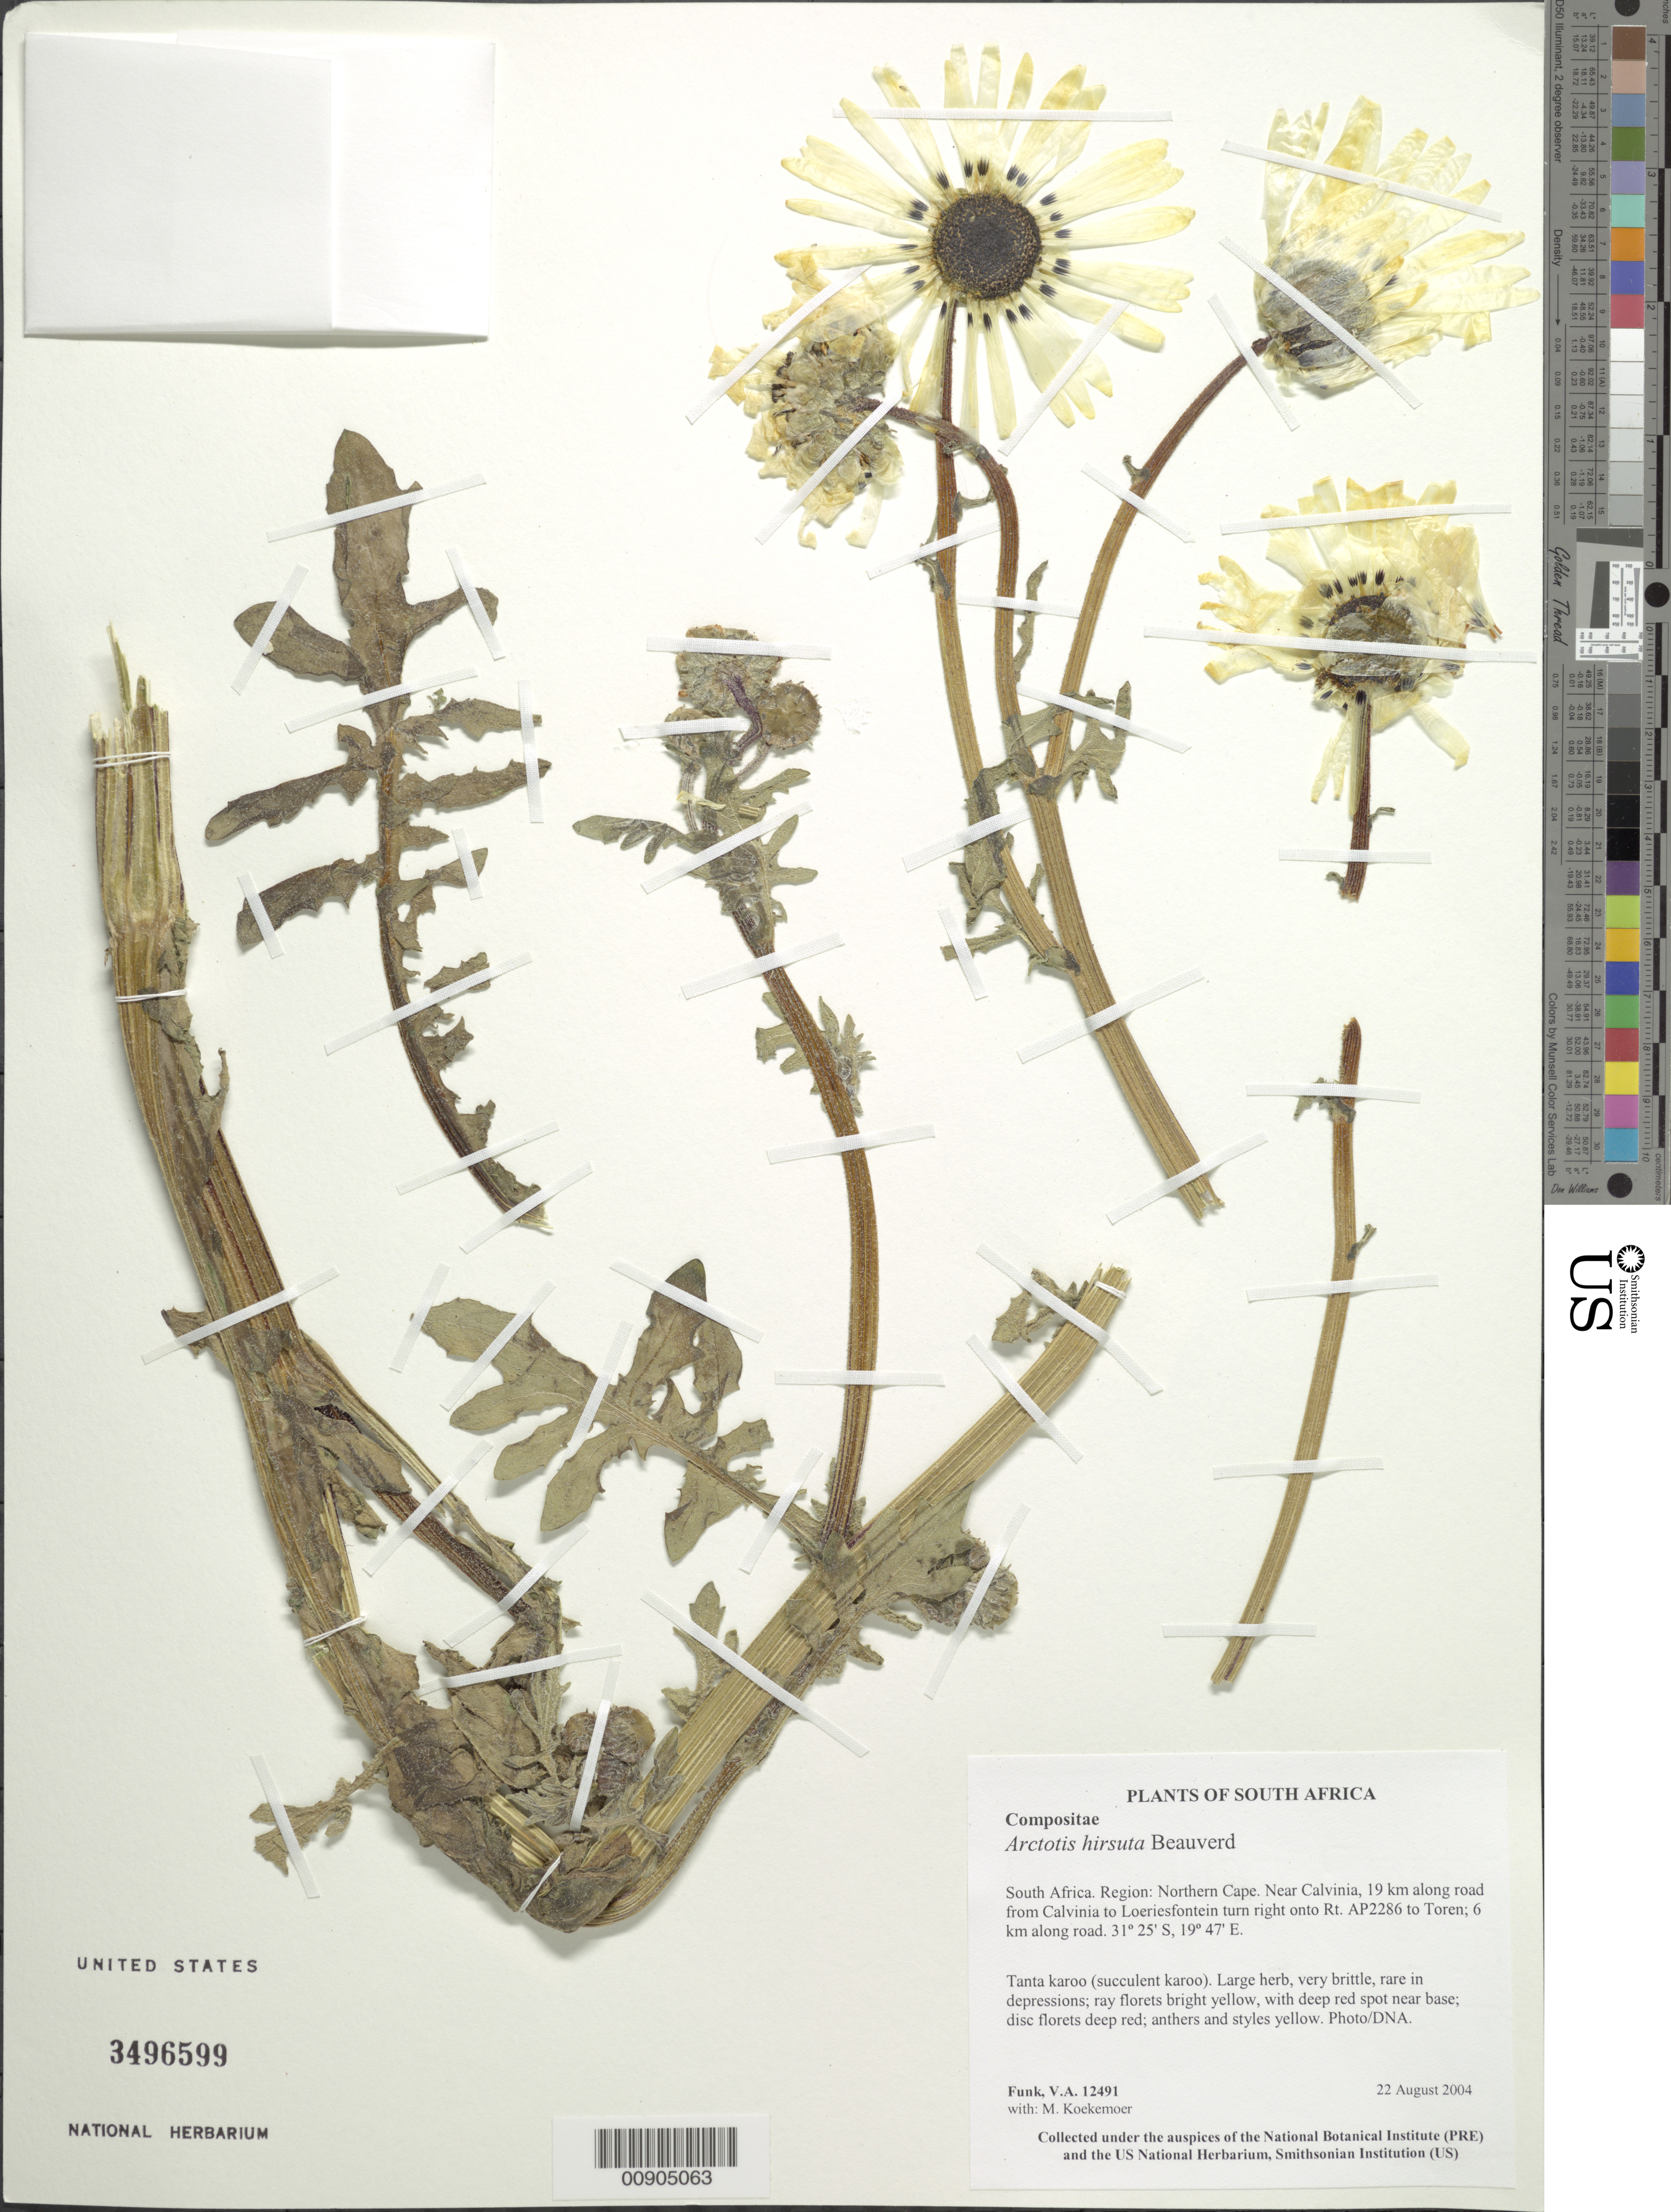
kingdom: Plantae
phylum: Tracheophyta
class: Magnoliopsida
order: Asterales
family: Asteraceae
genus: Arctotis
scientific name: Arctotis hirsuta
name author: (Harv.) P. Beauv.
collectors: V. Funk & M. Koekemoer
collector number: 12491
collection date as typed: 22 August 2004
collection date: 2004-08-22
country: South Africa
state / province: Northern Cape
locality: Northern Cape, near Calvinia, 19 km along road from Calvinia to Loeriesfontein, right onto Rt. AP2286 to Toren, 6 km along road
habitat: Tanta karoo (succulent karoo)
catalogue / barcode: US 3496599